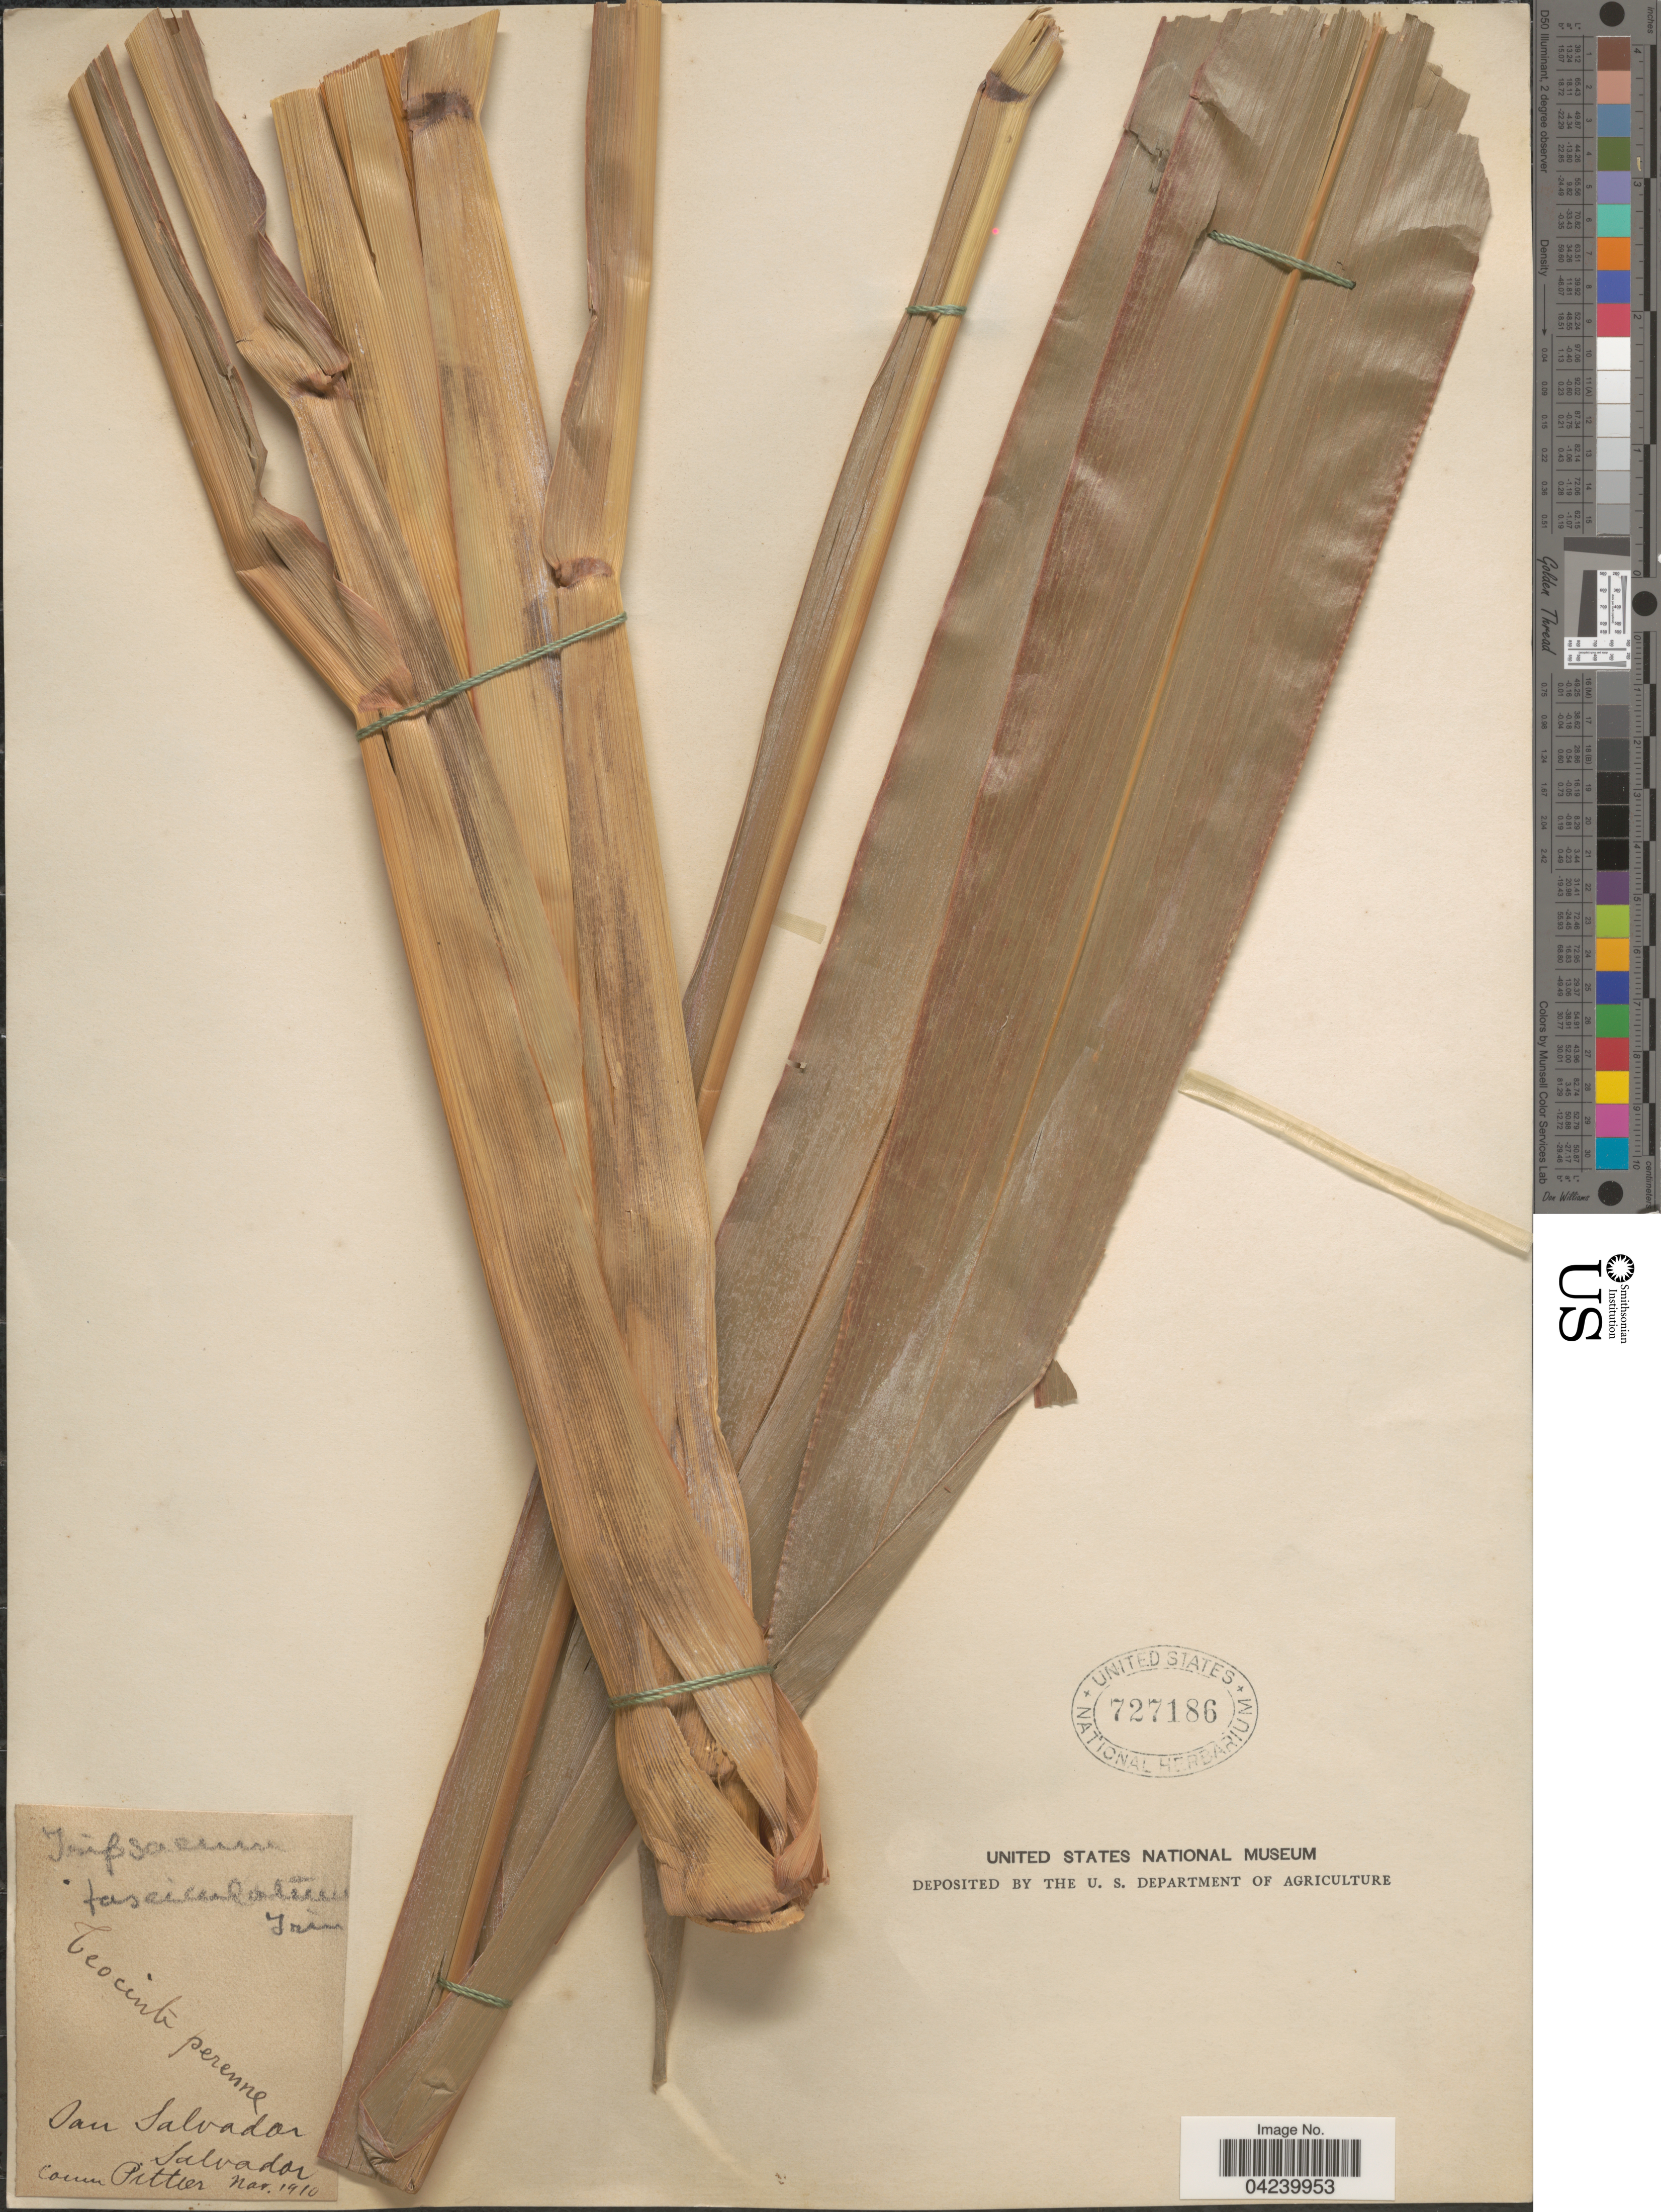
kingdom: Plantae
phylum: Tracheophyta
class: Liliopsida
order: Poales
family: Poaceae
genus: Tripsacum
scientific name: Tripsacum laxum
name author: Nash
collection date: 1910-11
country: El Salvador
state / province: San Salvador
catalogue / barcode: US 727186